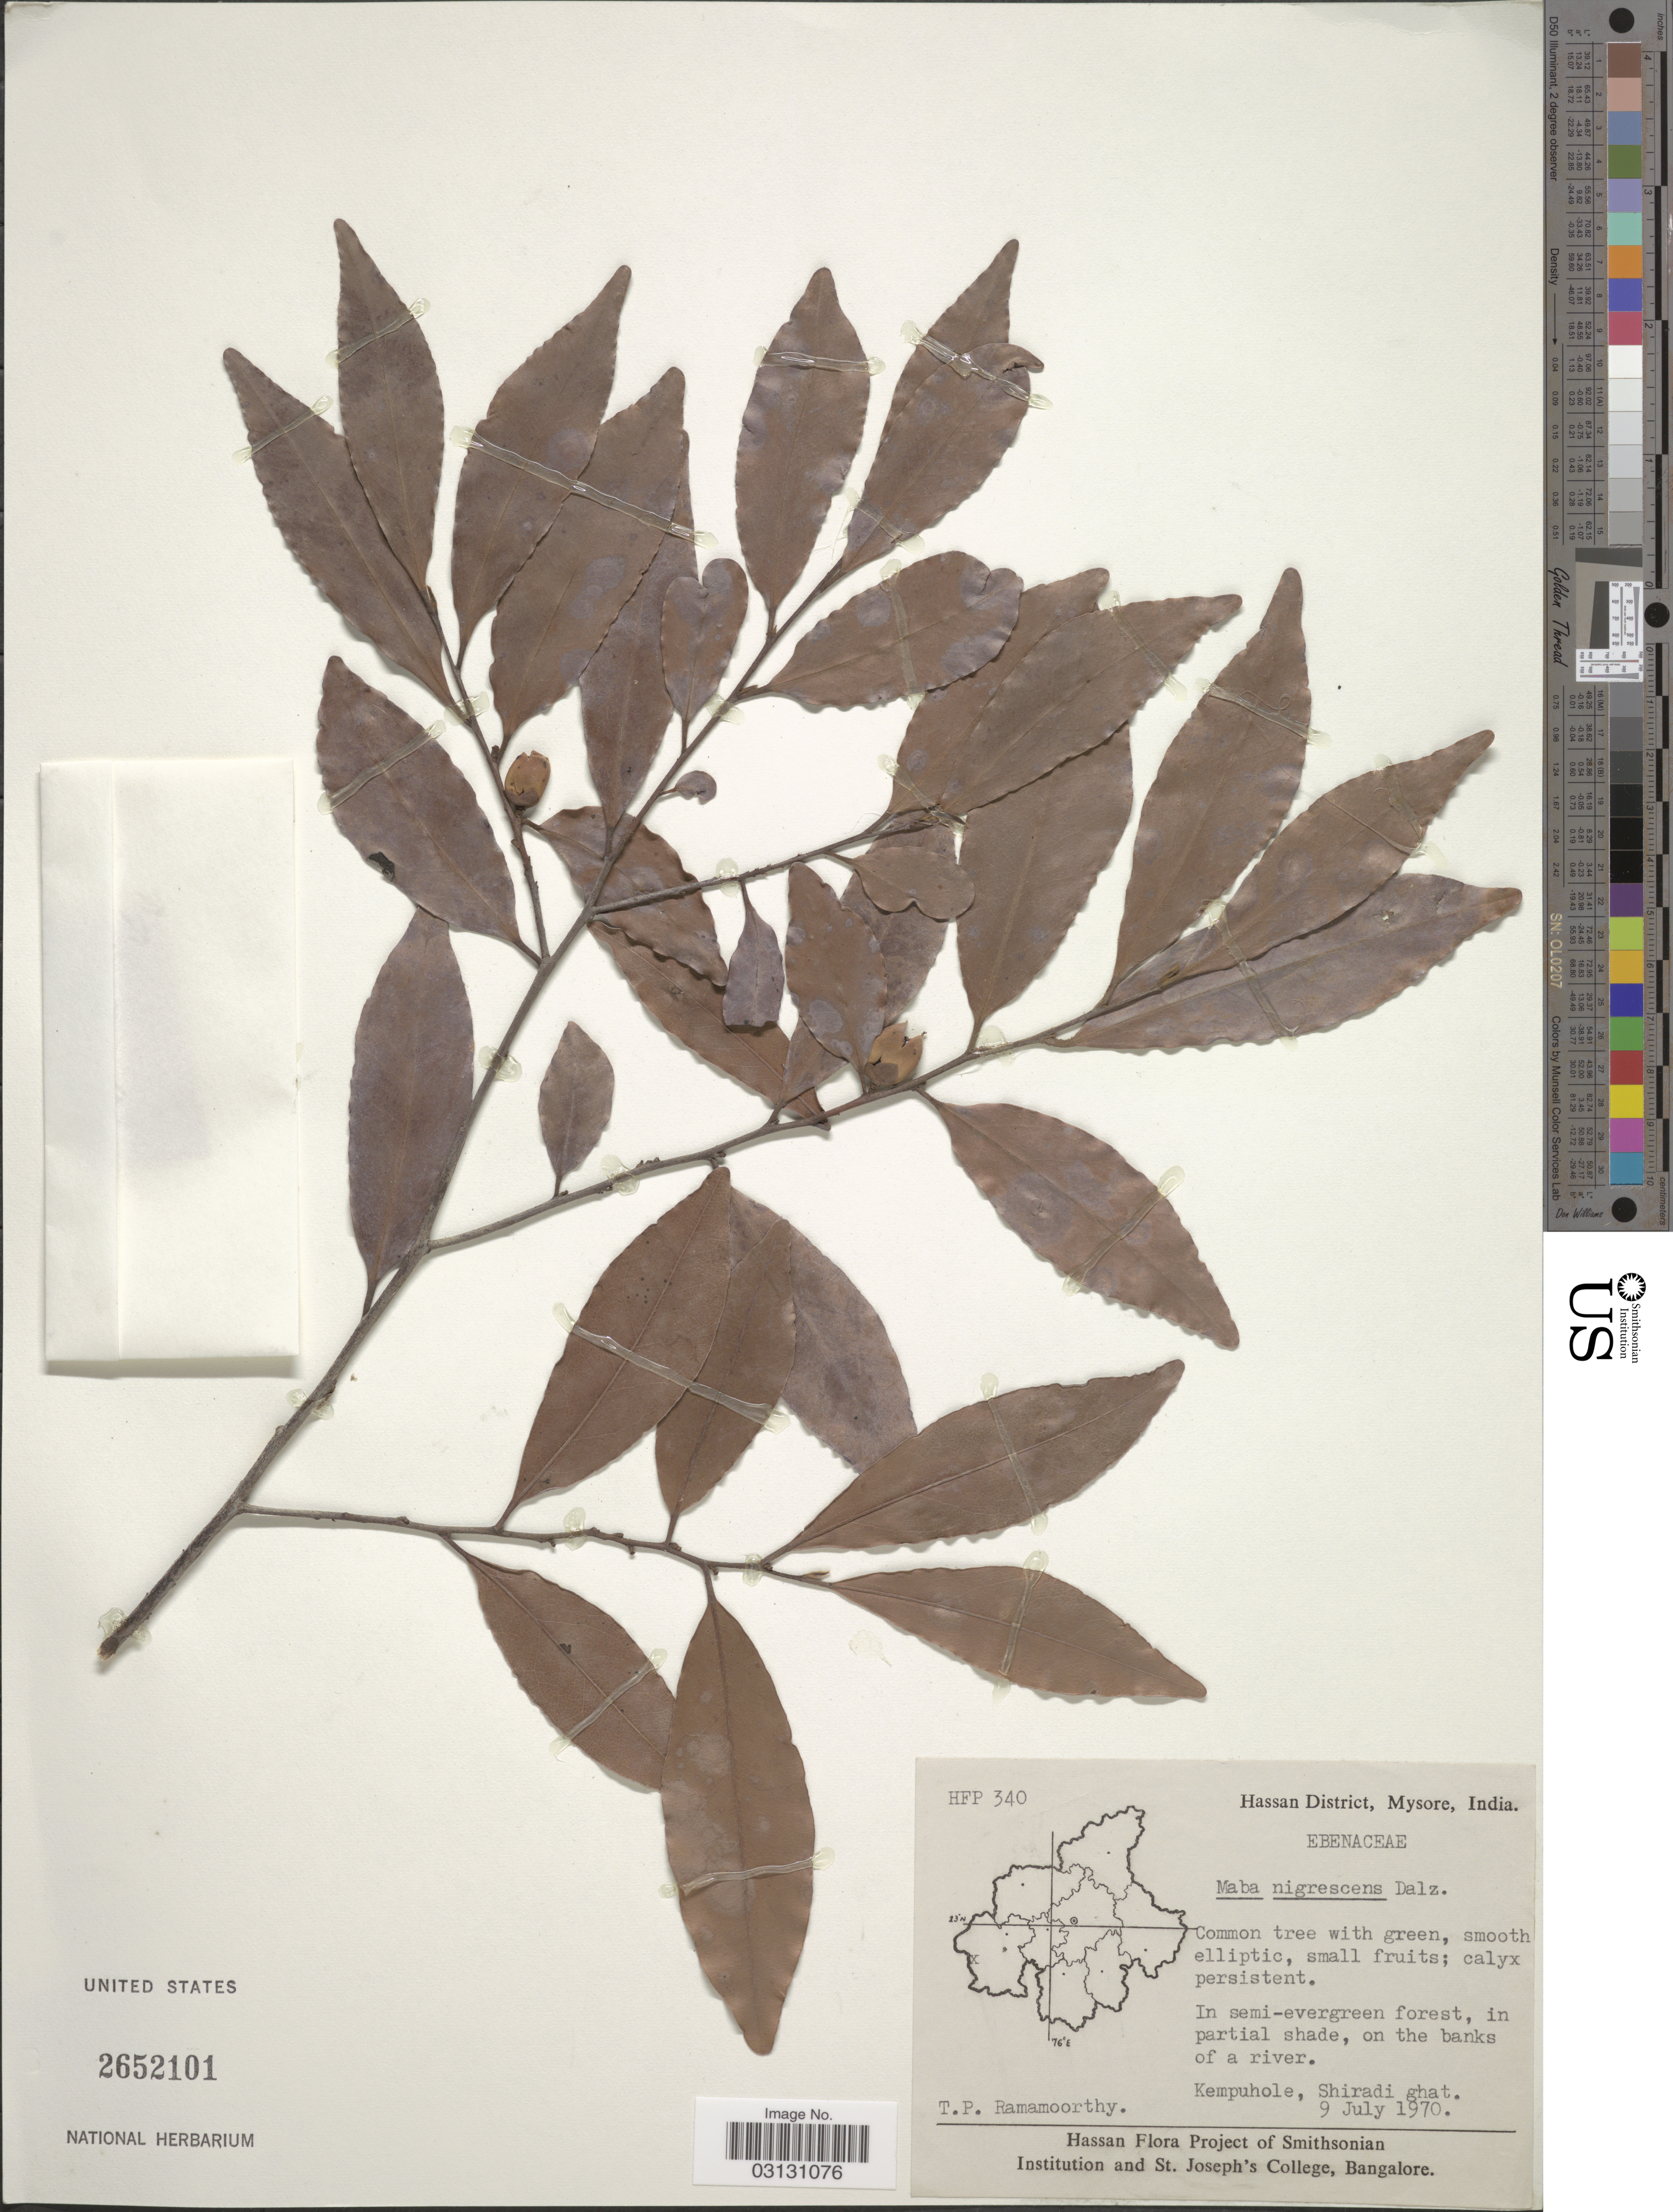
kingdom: Plantae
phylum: Tracheophyta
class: Magnoliopsida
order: Ericales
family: Ebenaceae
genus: Diospyros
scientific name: Diospyros ferrea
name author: (Willd.) Bakh.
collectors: T. P. Ramamoorthy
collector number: HFP340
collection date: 1970-07-09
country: India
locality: Hassan District, Mysore. Kempuhole, Shiradi ghat.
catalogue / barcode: US 2652101